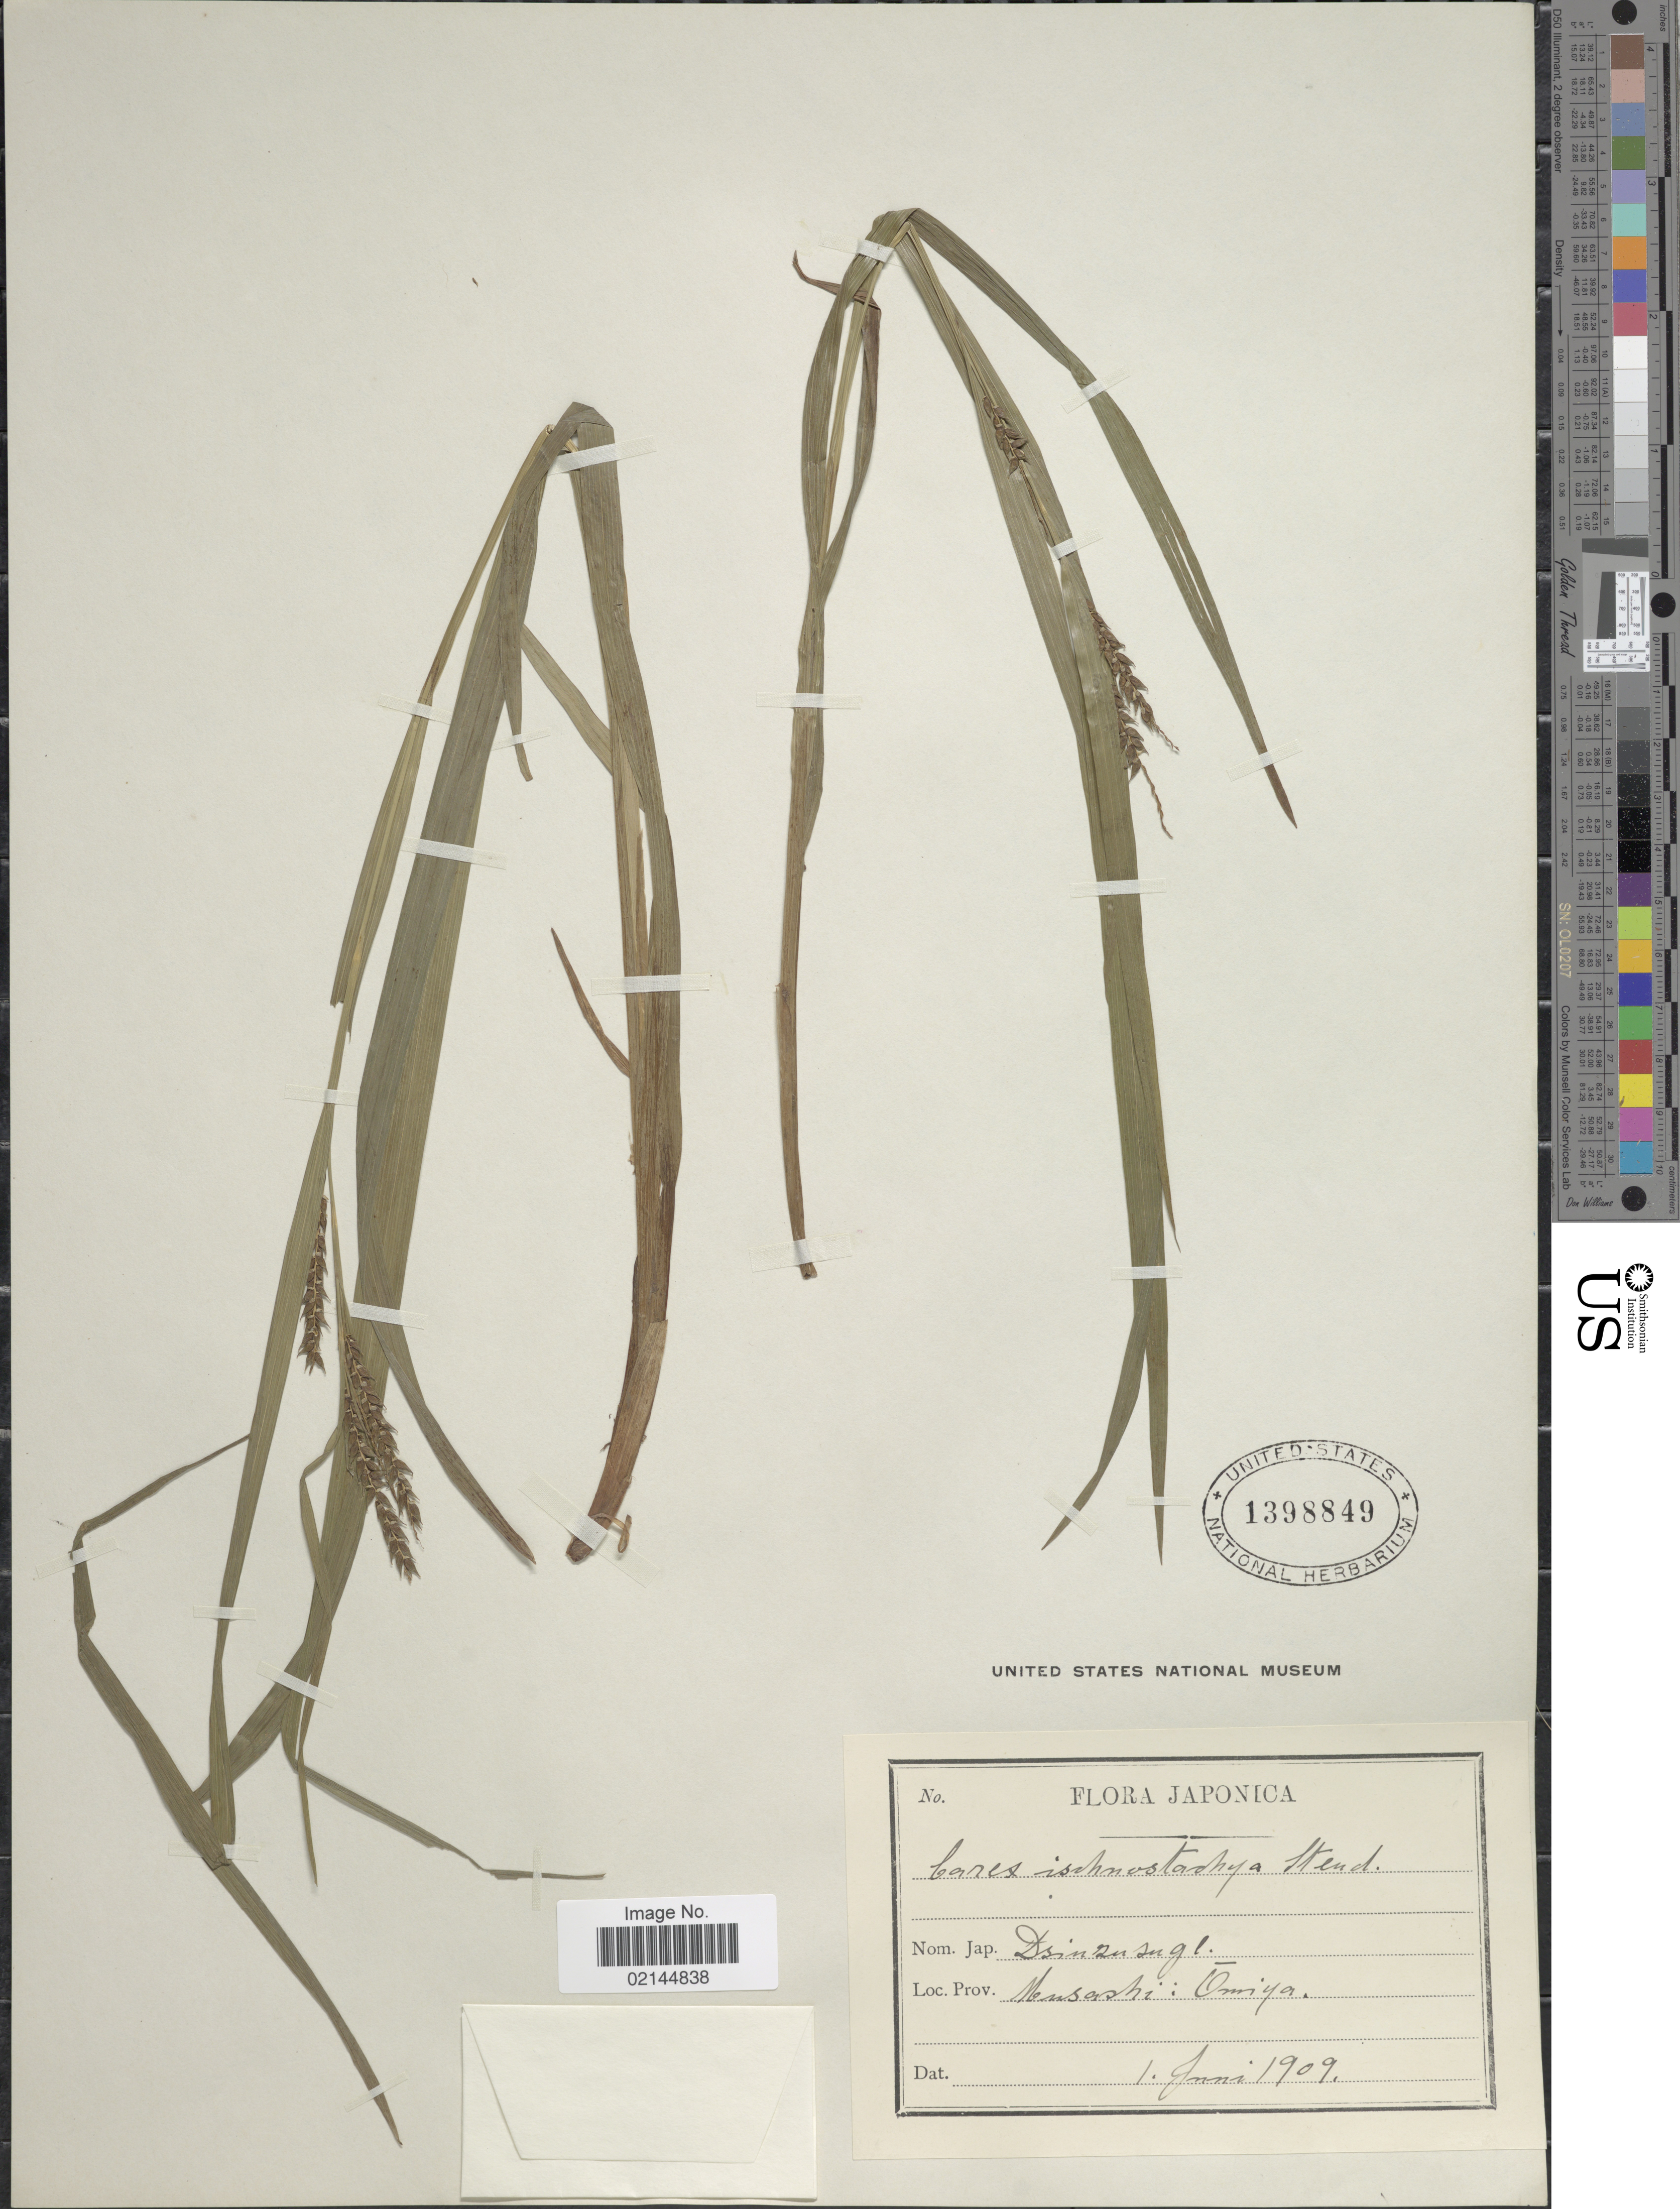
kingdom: Plantae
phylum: Tracheophyta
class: Liliopsida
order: Poales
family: Cyperaceae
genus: Carex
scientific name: Carex ischnostachya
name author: Steud.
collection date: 1909-06-01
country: Japan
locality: Japonica. Musashi: Omiya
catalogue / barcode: US 1398849